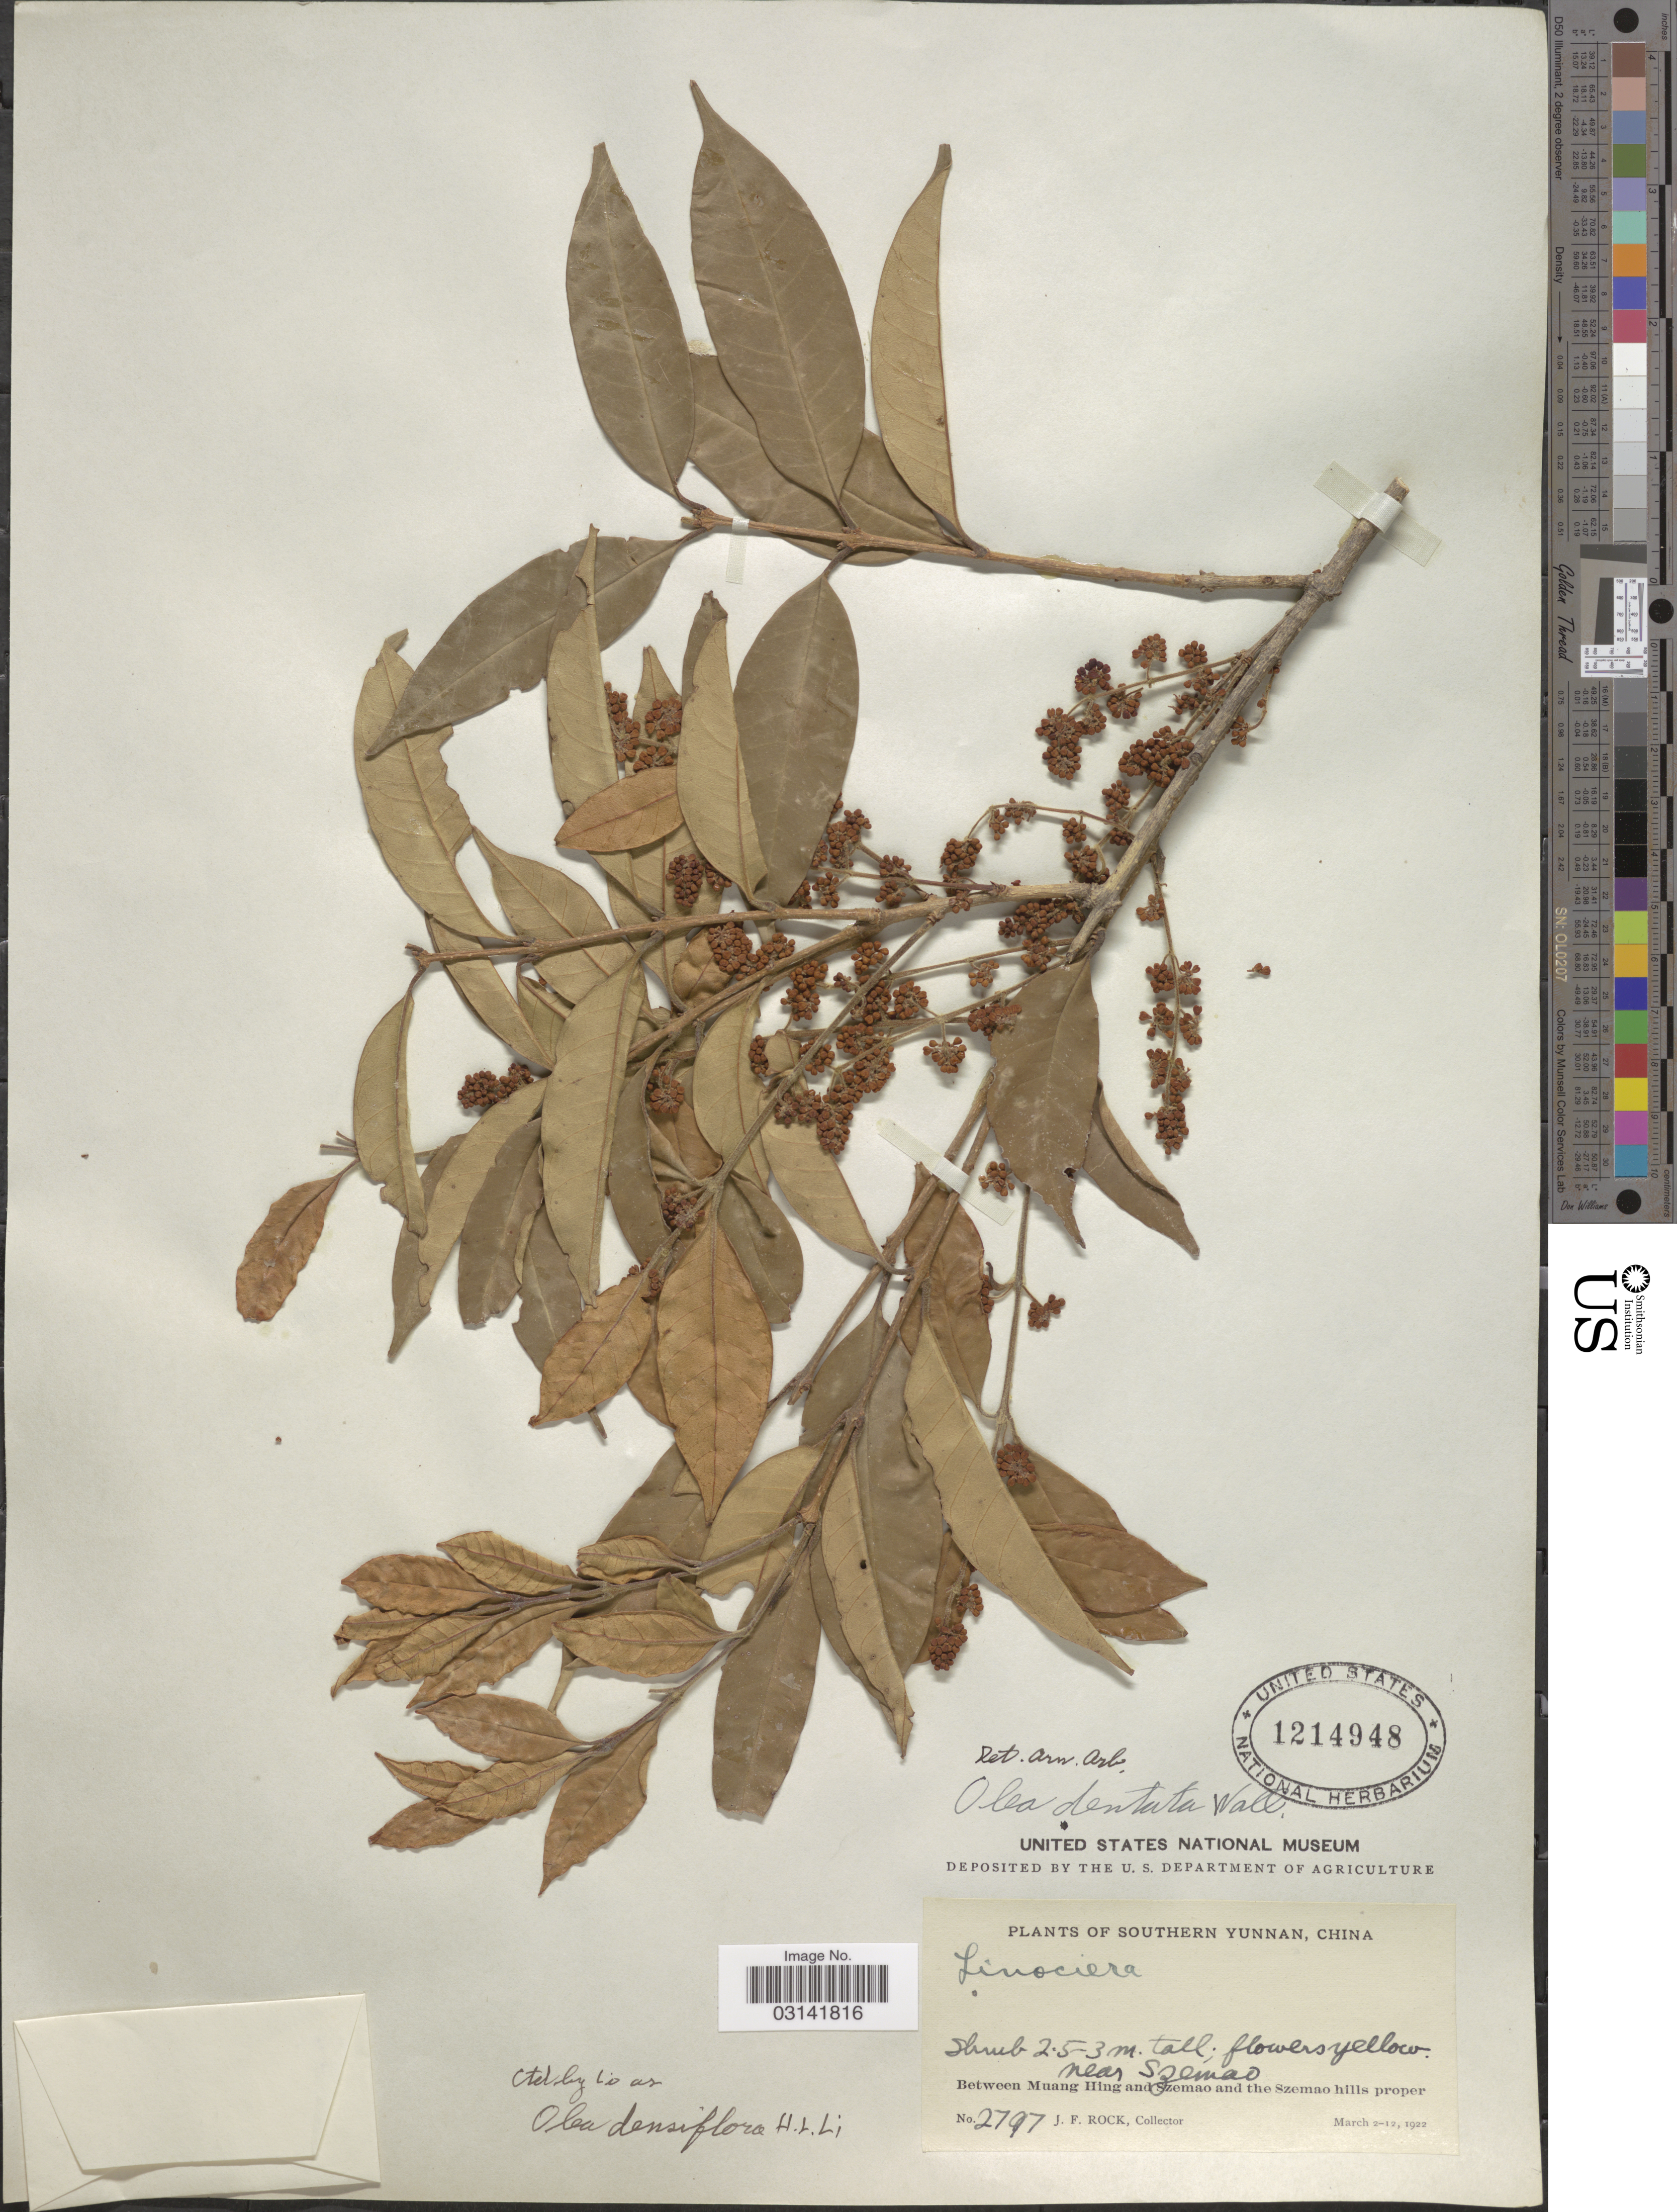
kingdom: Plantae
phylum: Tracheophyta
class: Magnoliopsida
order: Lamiales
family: Oleaceae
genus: Olea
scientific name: Olea densiflora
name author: H.L. Li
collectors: J. Rock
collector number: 2797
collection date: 1922-03-02/1922-03-12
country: China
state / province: Yunnan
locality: Southern Yunnan, near Szemao, Between Muang Hing and Szemao and the Szemao hills proper.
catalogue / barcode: US 1214948